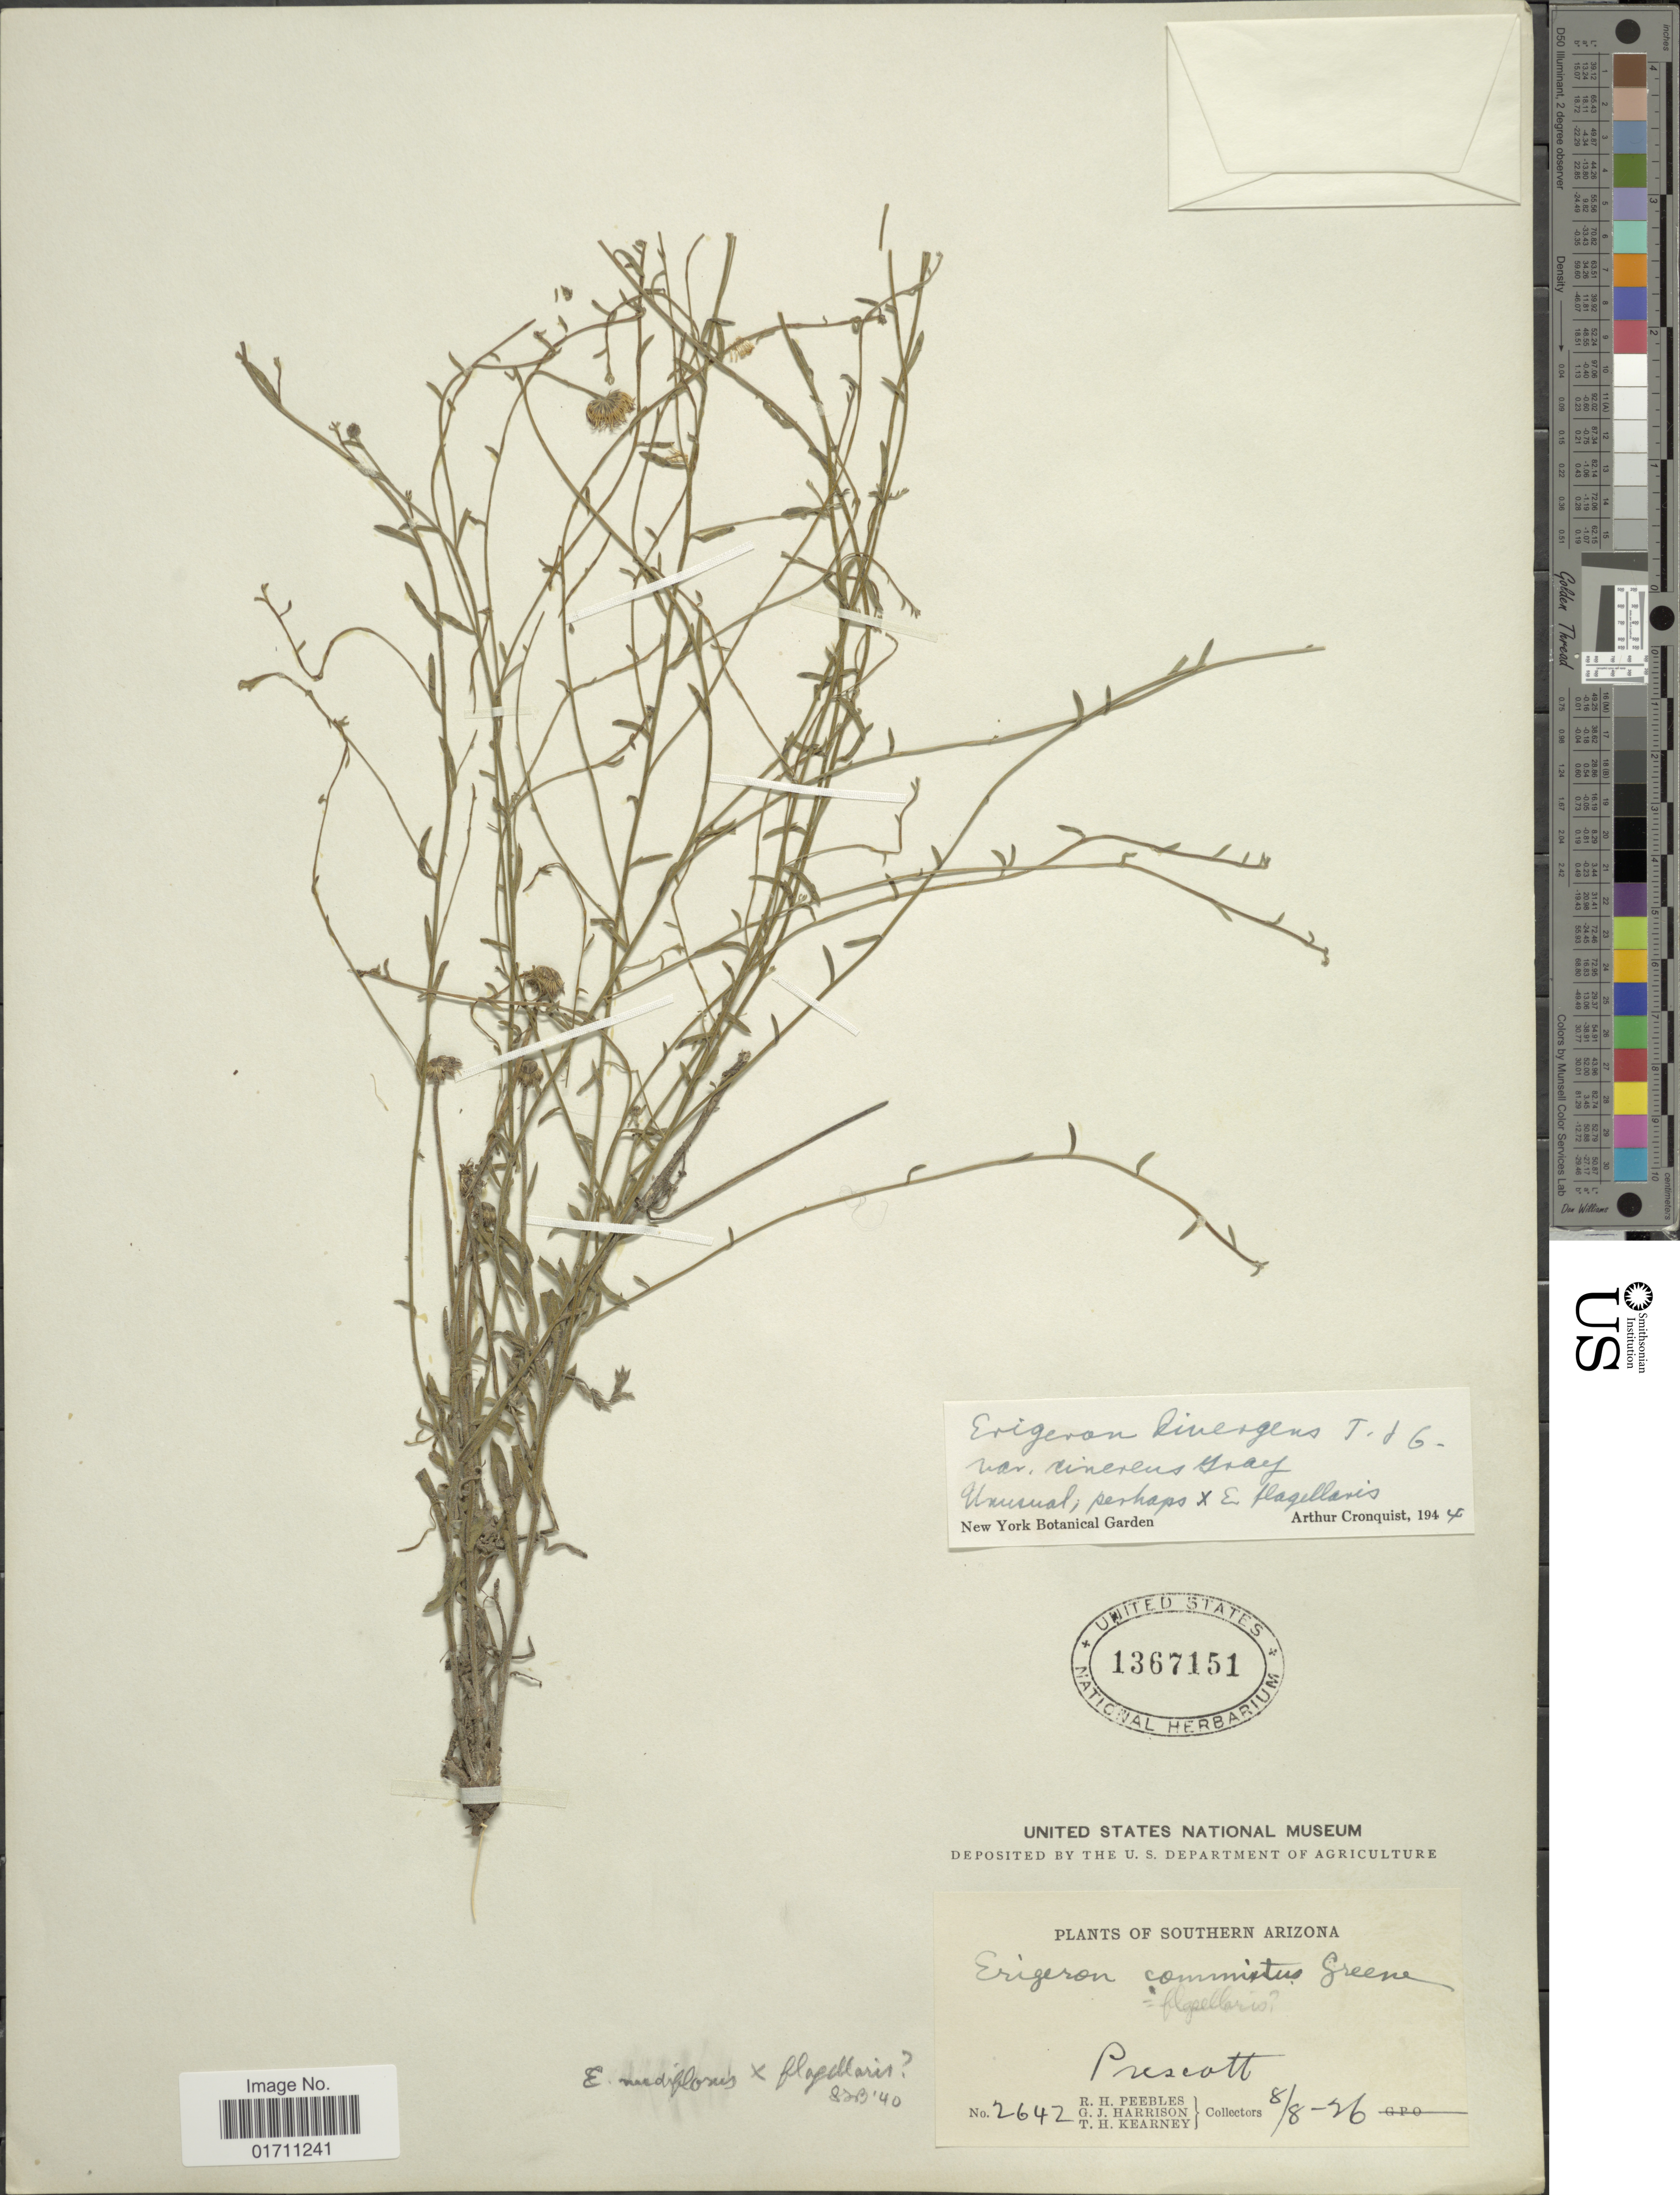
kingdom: Plantae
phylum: Tracheophyta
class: Magnoliopsida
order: Asterales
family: Asteraceae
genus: Erigeron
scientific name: Erigeron colomexicanus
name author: A. Nelson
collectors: R. H. Peebles, G. J. Harrison & T. H. Kearney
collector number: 2642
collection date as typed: Transcribed d/m/y: 8/8/26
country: United States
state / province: Arizona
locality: Southern Arizona, Puscott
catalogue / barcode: US 1367151